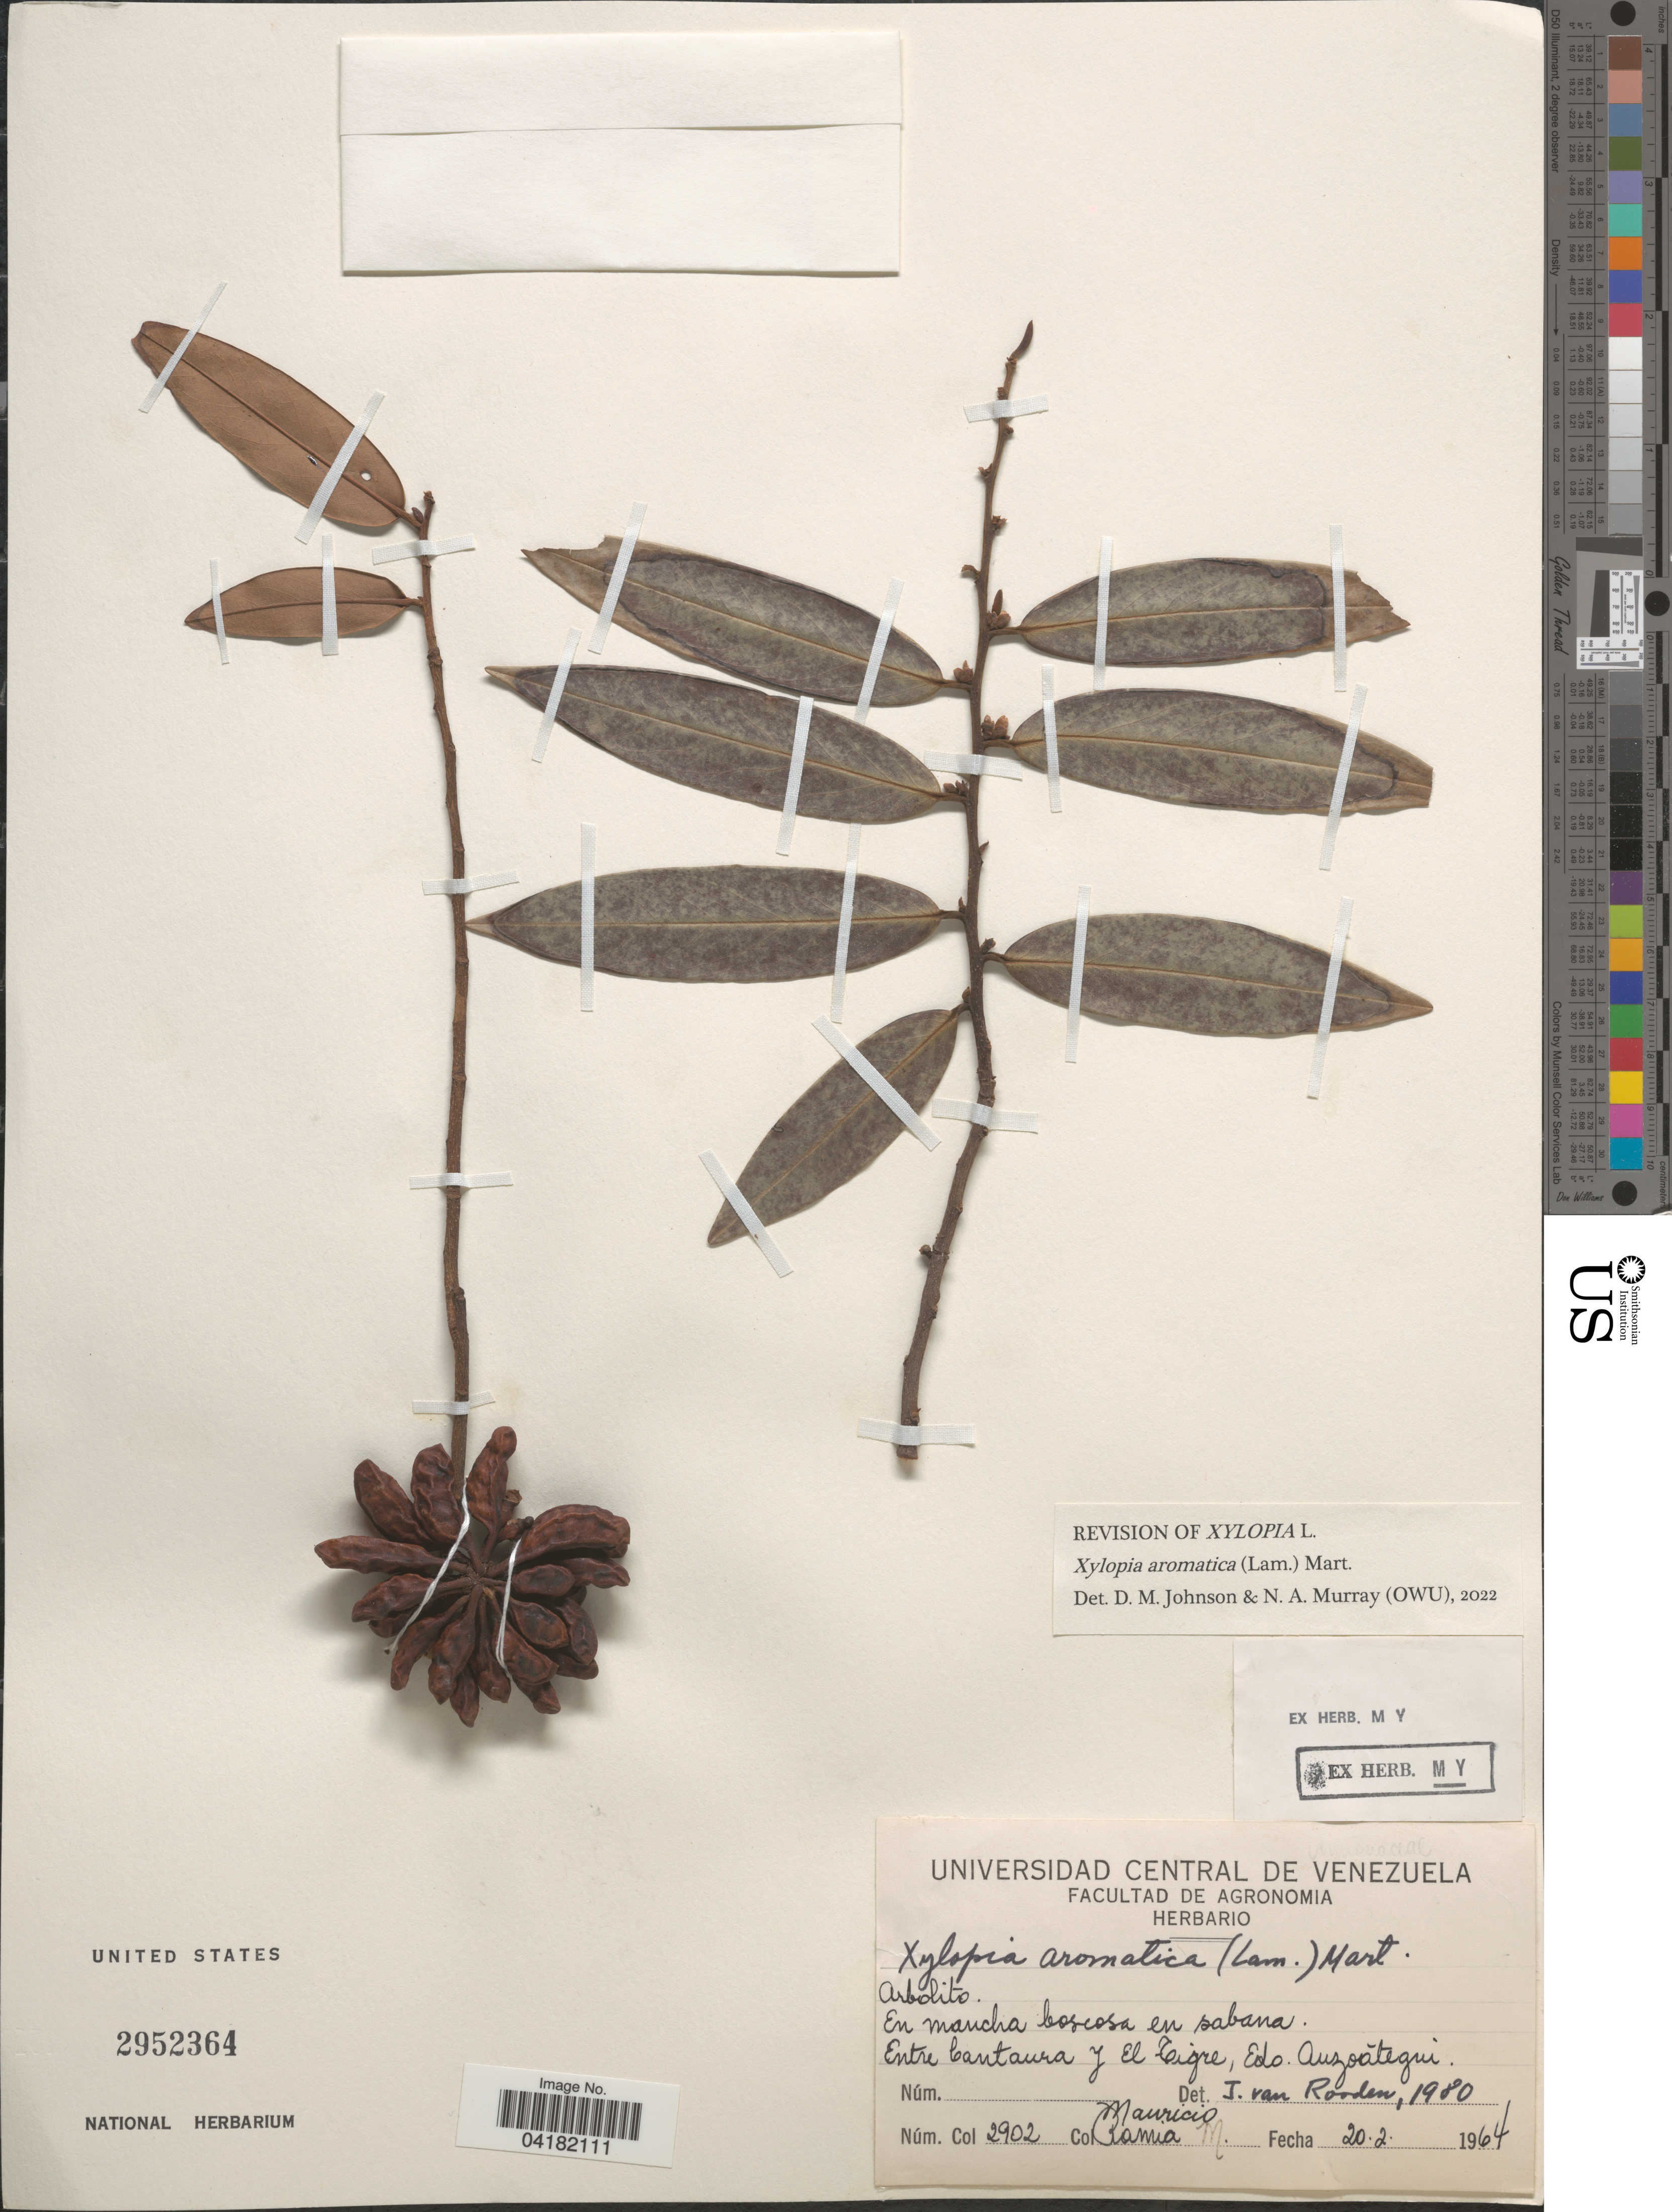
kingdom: Plantae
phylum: Tracheophyta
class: Magnoliopsida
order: Magnoliales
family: Annonaceae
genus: Xylopia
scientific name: Xylopia aromatica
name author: (Lam.) Mart.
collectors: M. Ramia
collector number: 2902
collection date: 1964-02-20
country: Venezuela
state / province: Anzoategui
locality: Entre Cantaura y El Tigre.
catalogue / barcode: US 2952364